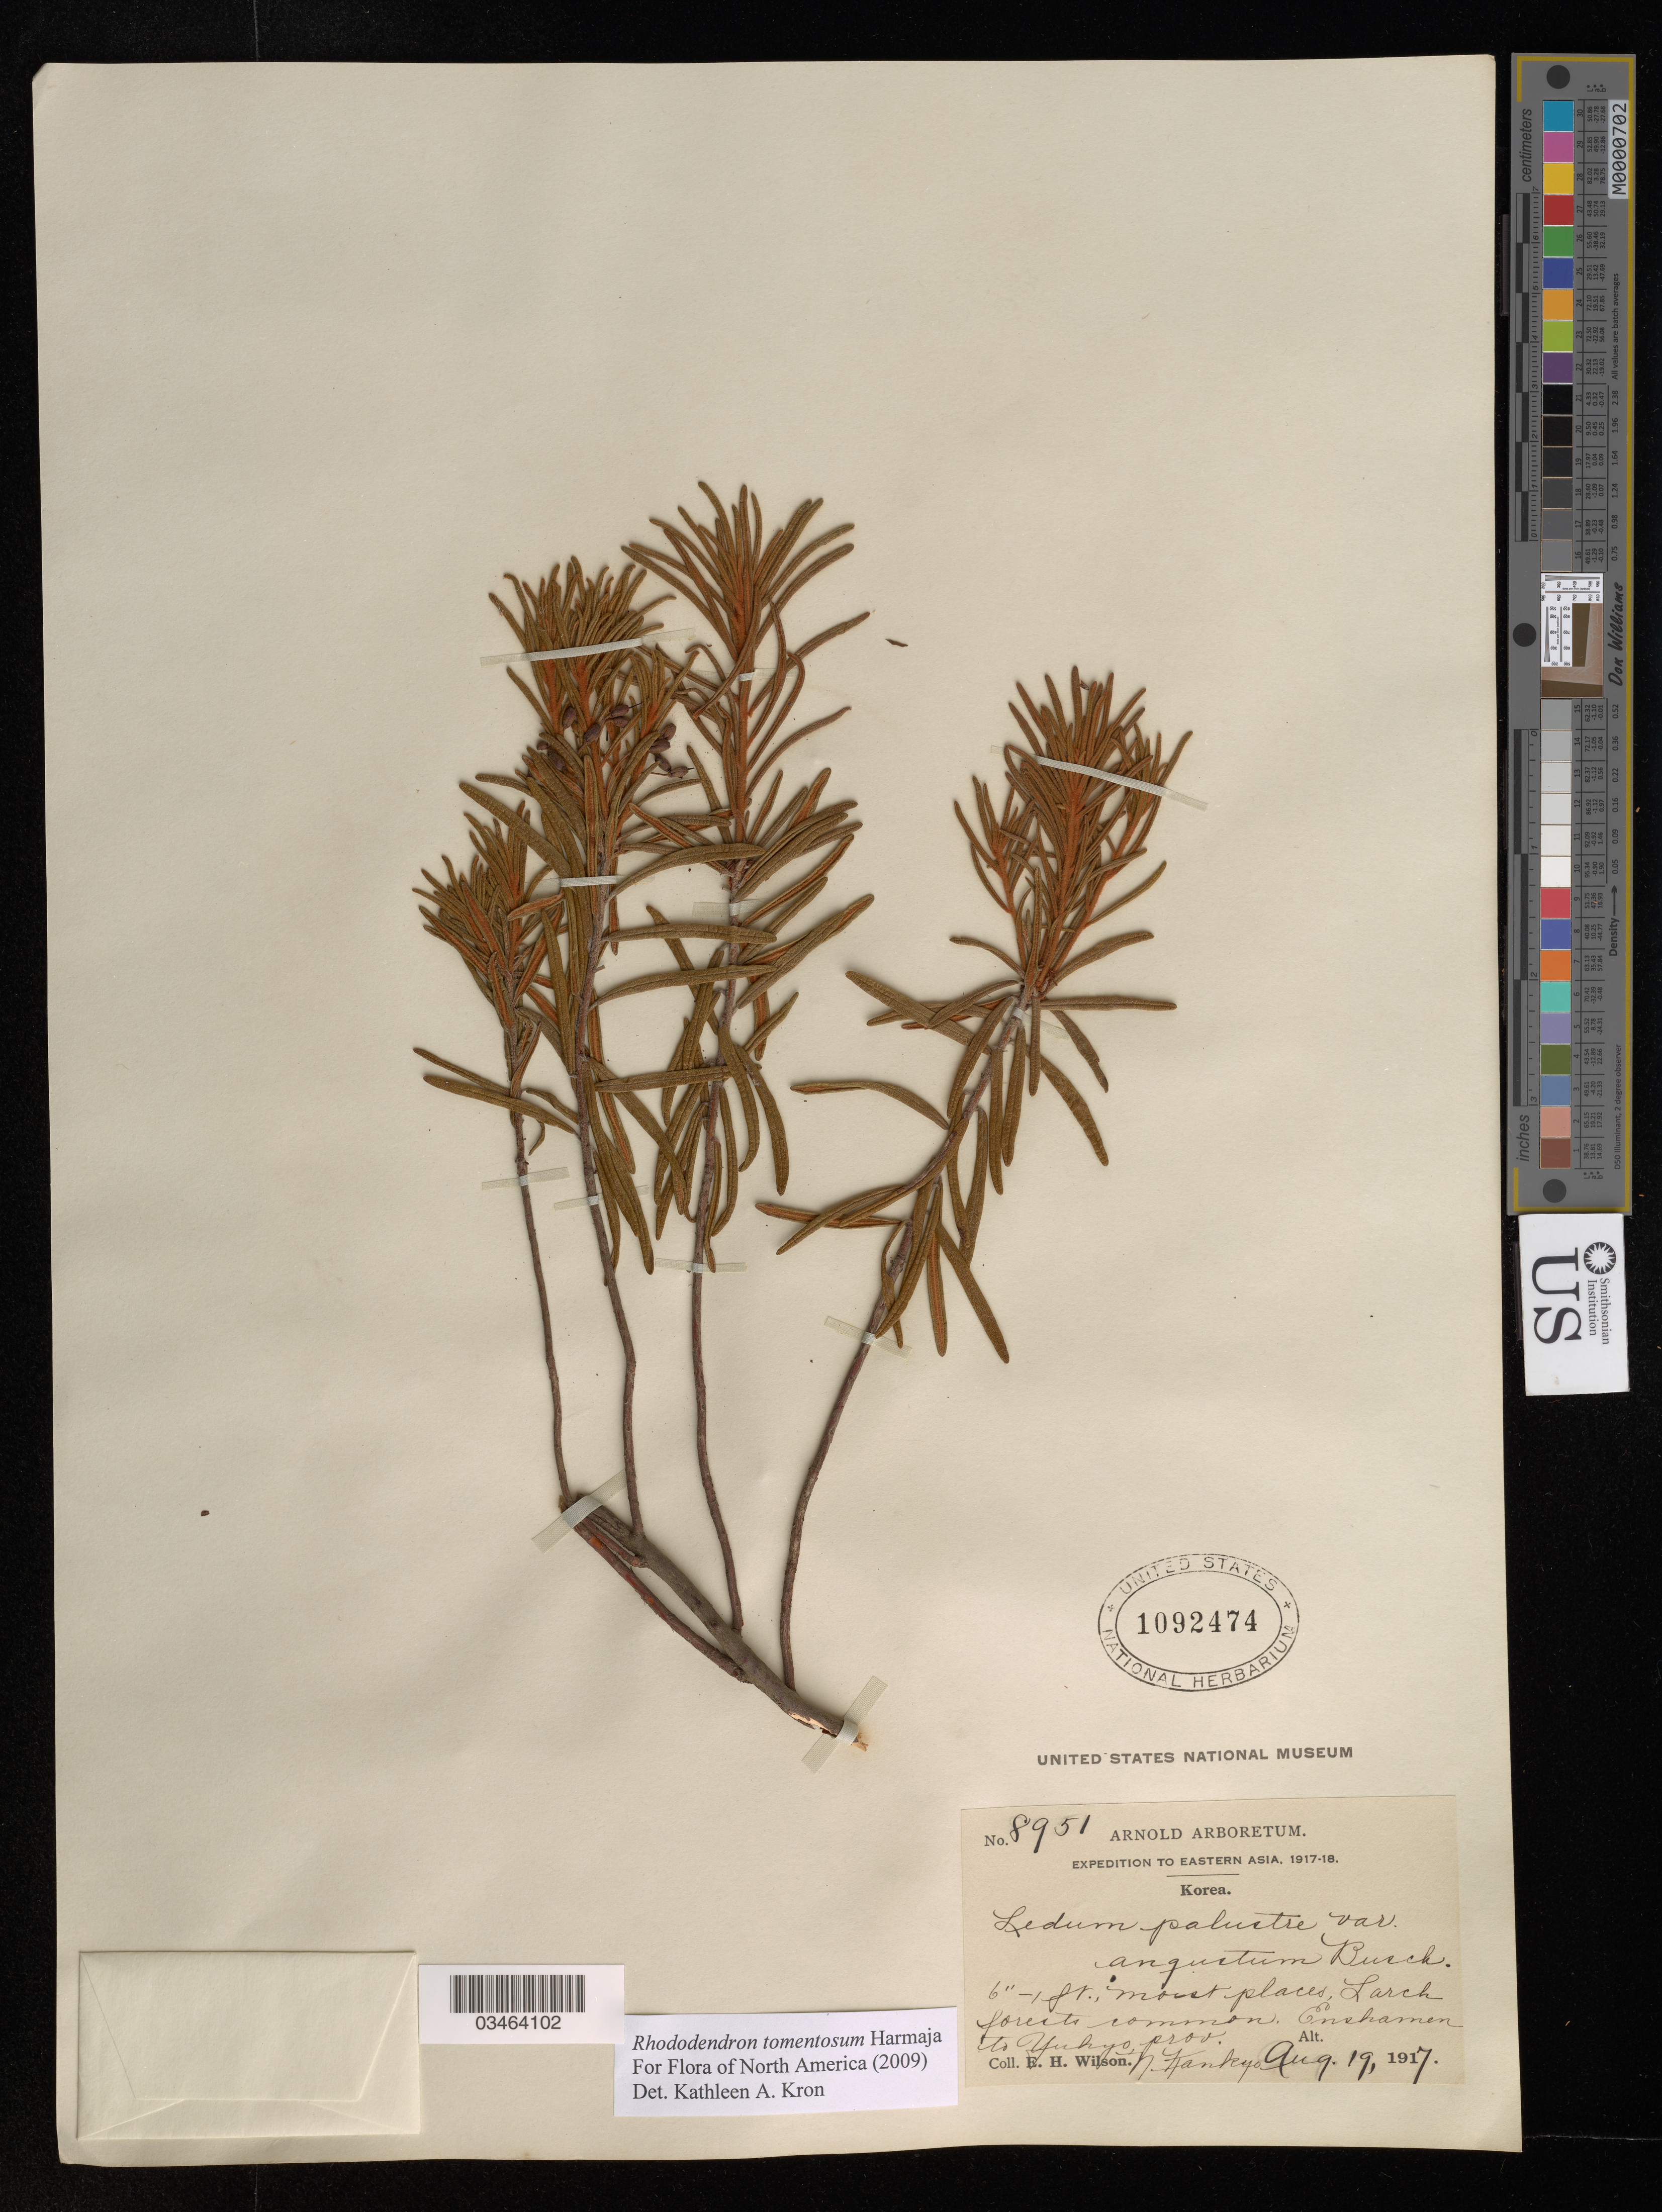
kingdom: Plantae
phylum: Tracheophyta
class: Magnoliopsida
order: Ericales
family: Ericaceae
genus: Rhododendron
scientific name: Rhododendron tomentosum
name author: Harmaja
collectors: E. Wilson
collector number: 8951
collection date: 1917-08-19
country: Korea [obsolete]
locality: Expedition to Eastern Asia. Enshamen to Yukyo, prov.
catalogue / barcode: US 1092474